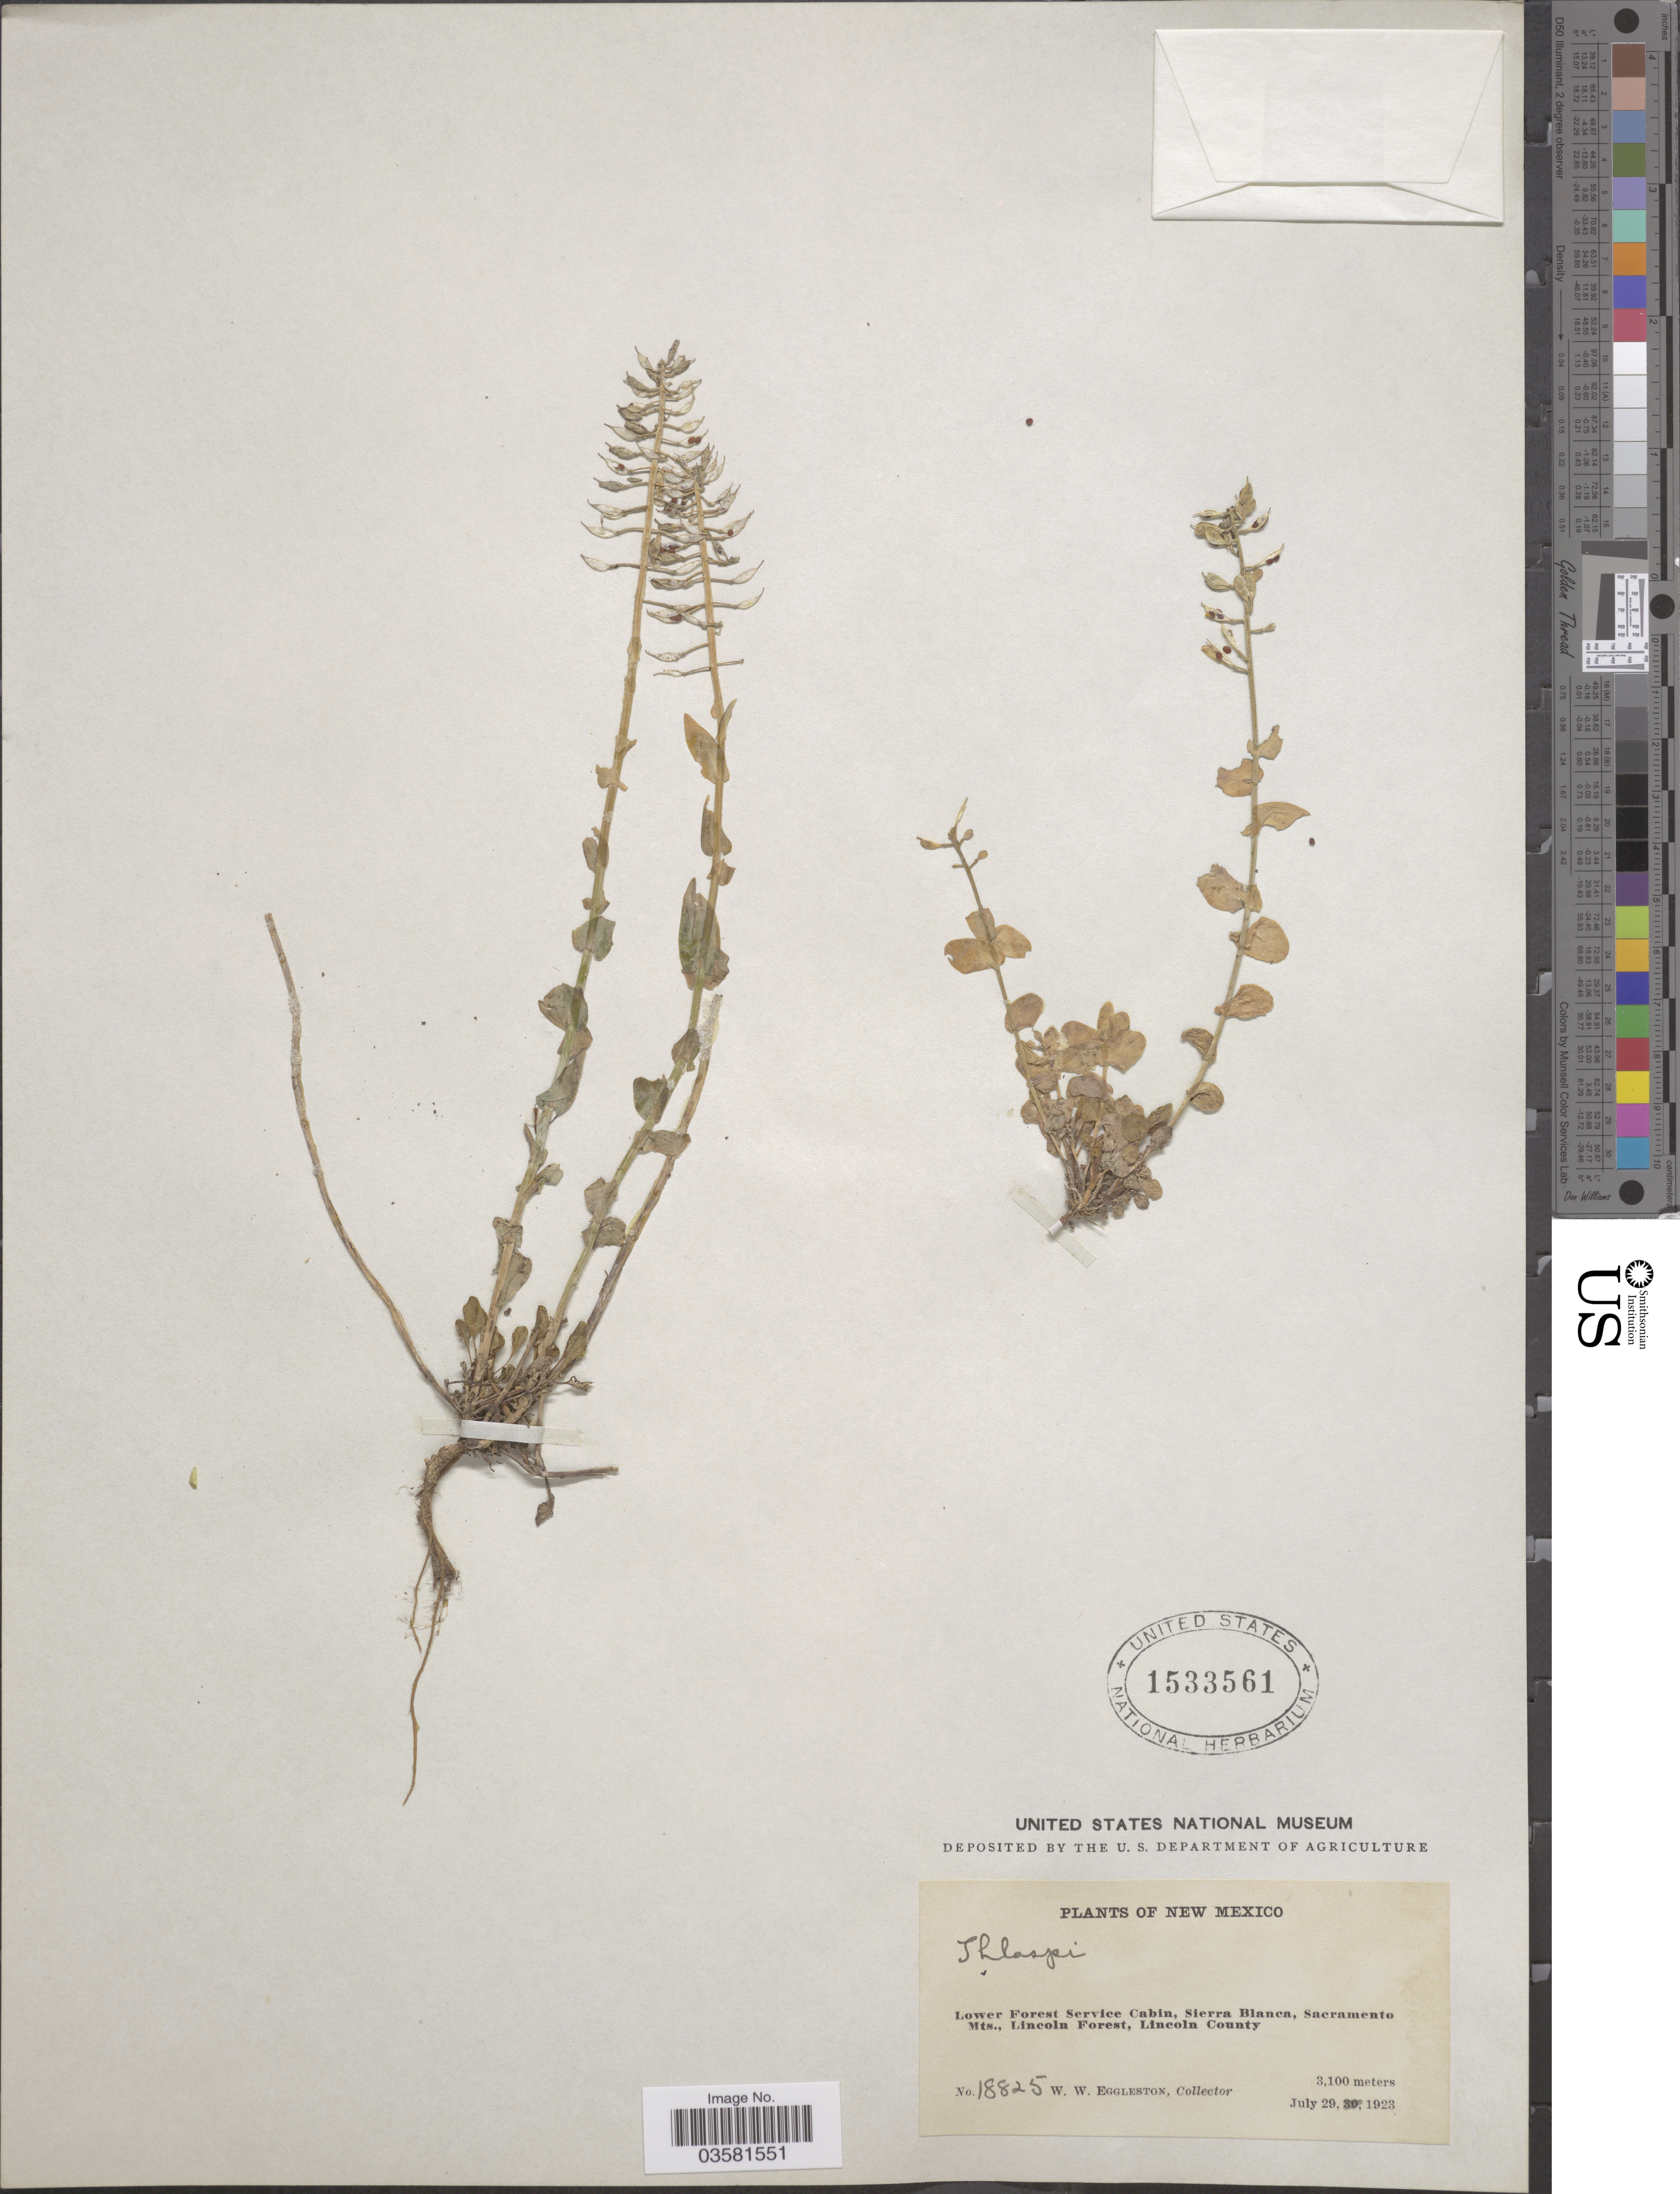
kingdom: Plantae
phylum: Tracheophyta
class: Magnoliopsida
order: Brassicales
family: Brassicaceae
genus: Thlaspi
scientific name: Thlaspi fendleri var. glaucum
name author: (A. Nelson) C.L. Hitchc.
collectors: W. W. Eggleston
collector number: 18825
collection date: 1923-07-29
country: United States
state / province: New Mexico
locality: Lower Forest Service Cabin, Sierra Blanca, Sacramento Mts., Lincoln Forest, Lincoln County.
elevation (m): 3100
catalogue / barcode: US 1533561